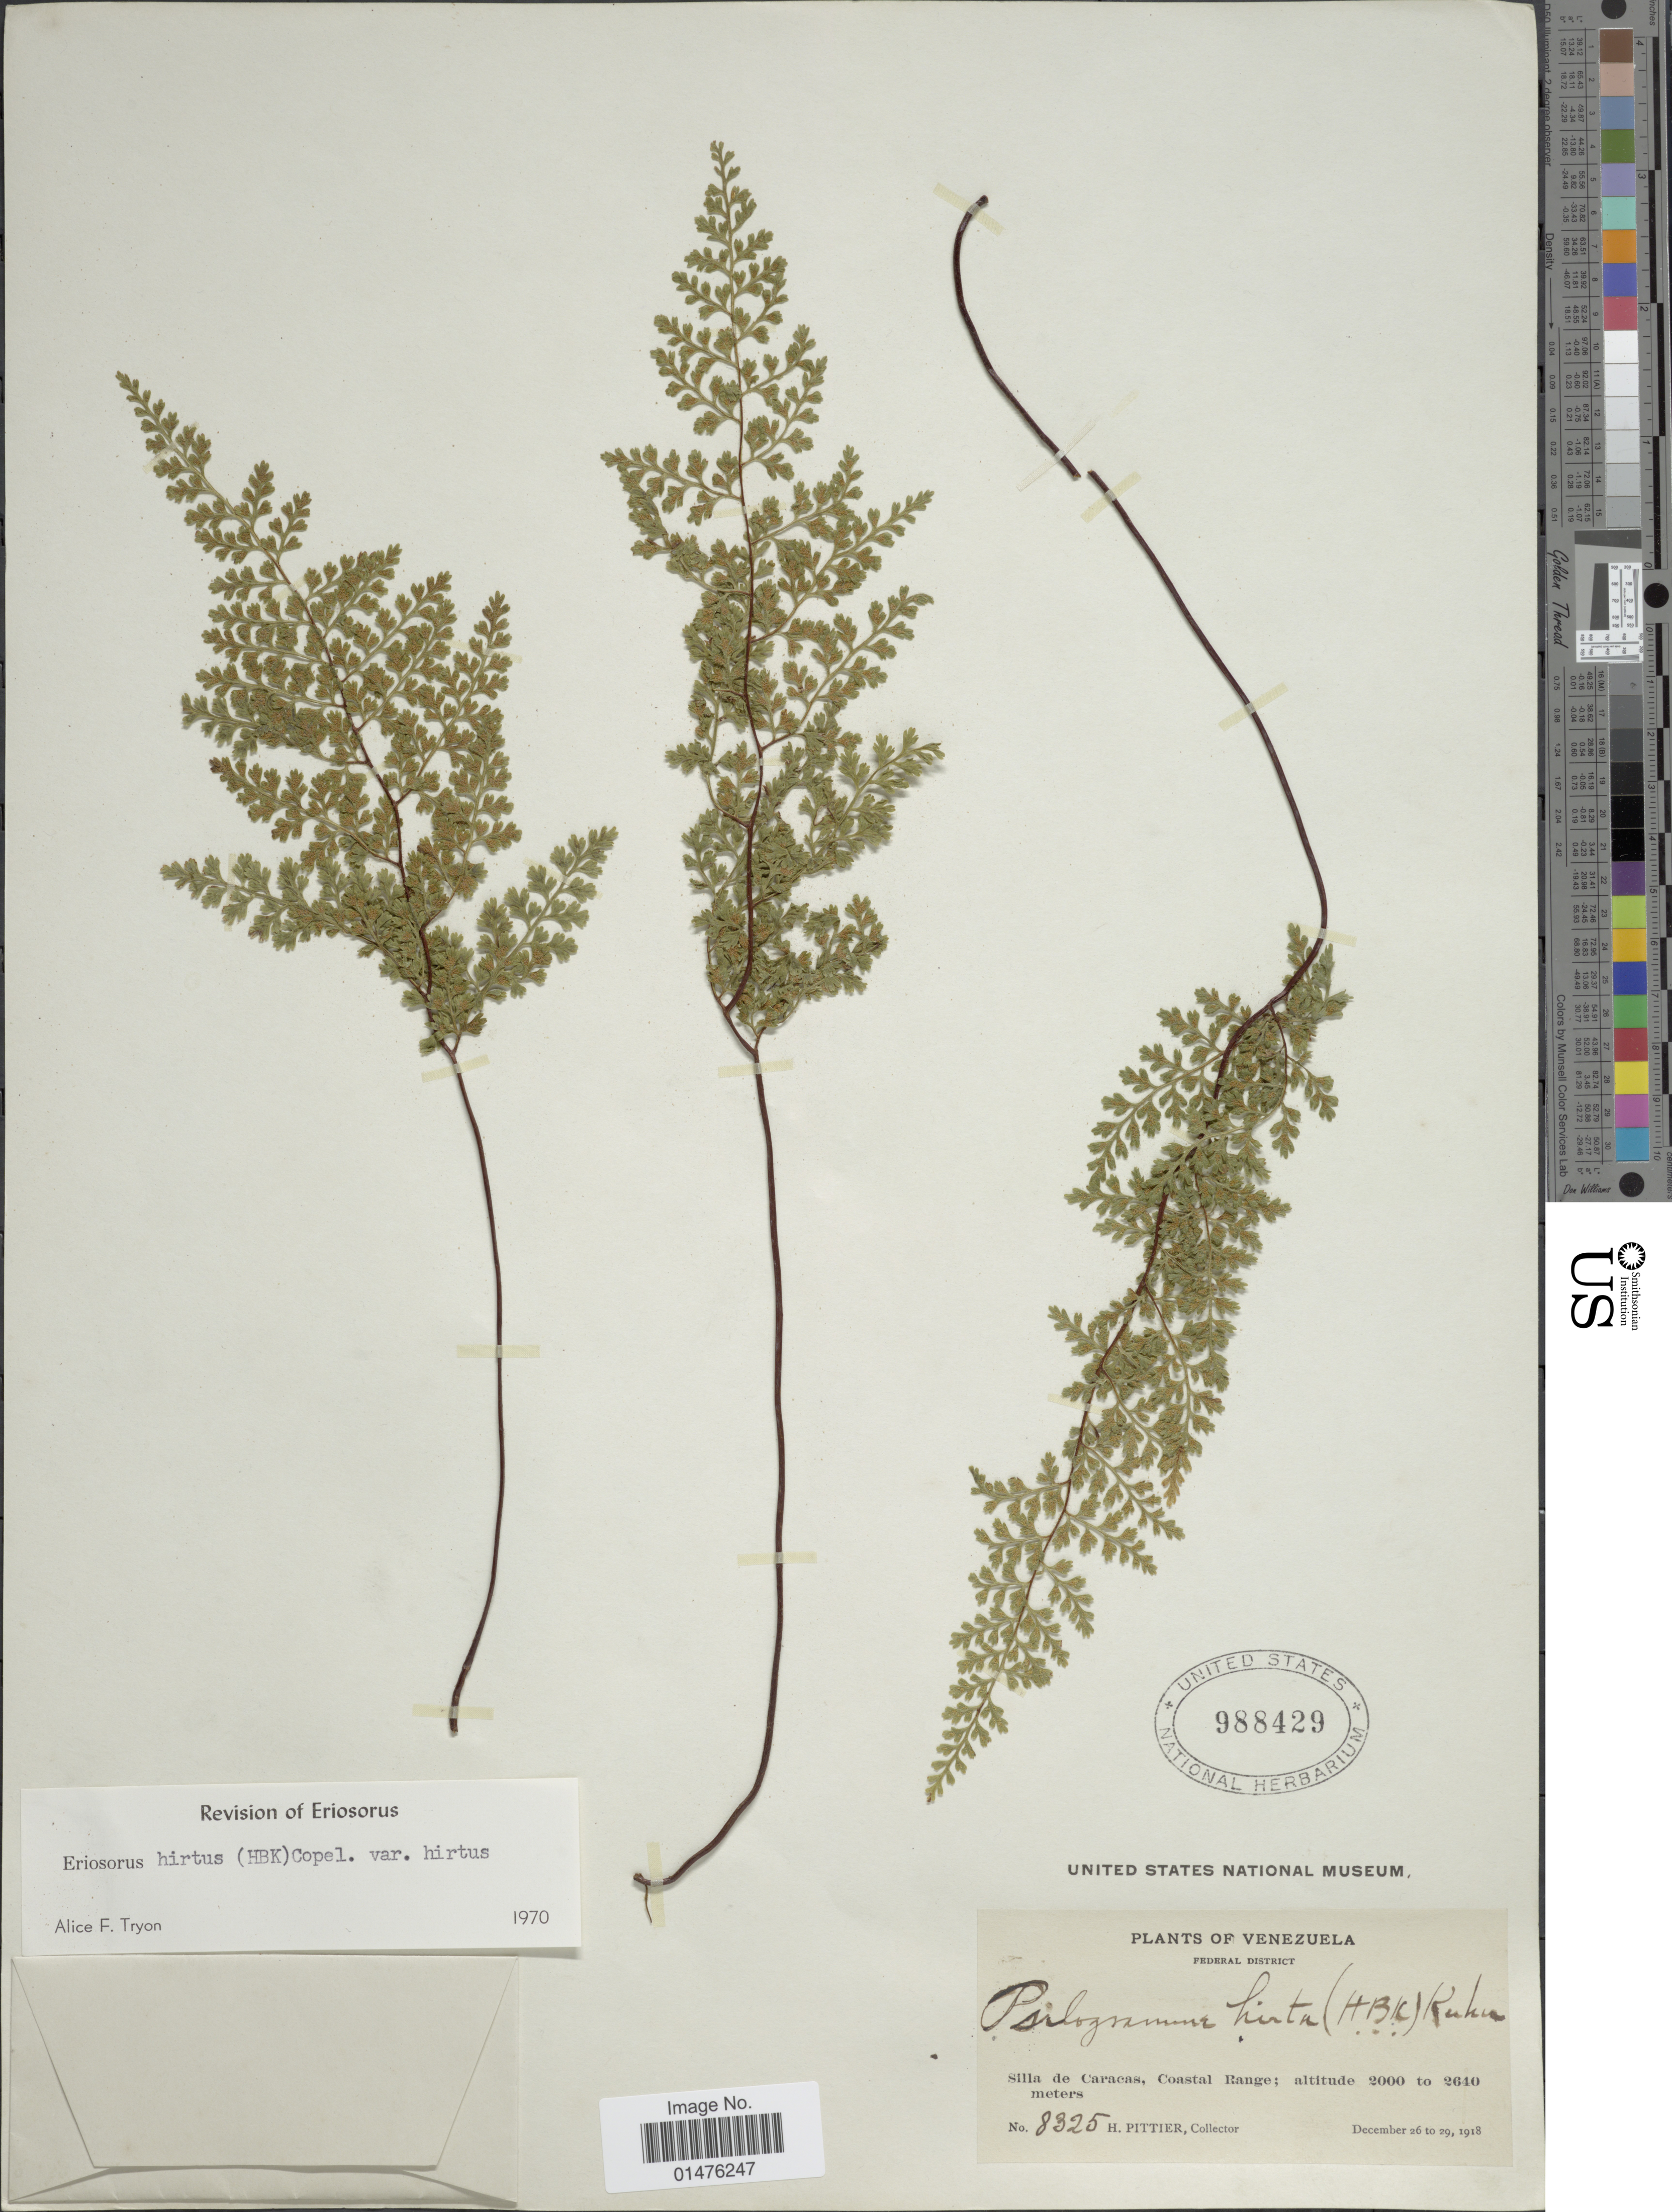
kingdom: Plantae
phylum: Tracheophyta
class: Polypodiopsida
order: Polypodiales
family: Pteridaceae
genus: Jamesonia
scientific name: Jamesonia hirta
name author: (Kunth) Christenh.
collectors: H. F. Pittier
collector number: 8325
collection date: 1918-12-26/1918-12-29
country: Venezuela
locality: Federal District, Silla de Caracas, Coastal Range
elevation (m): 2000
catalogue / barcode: US 988429